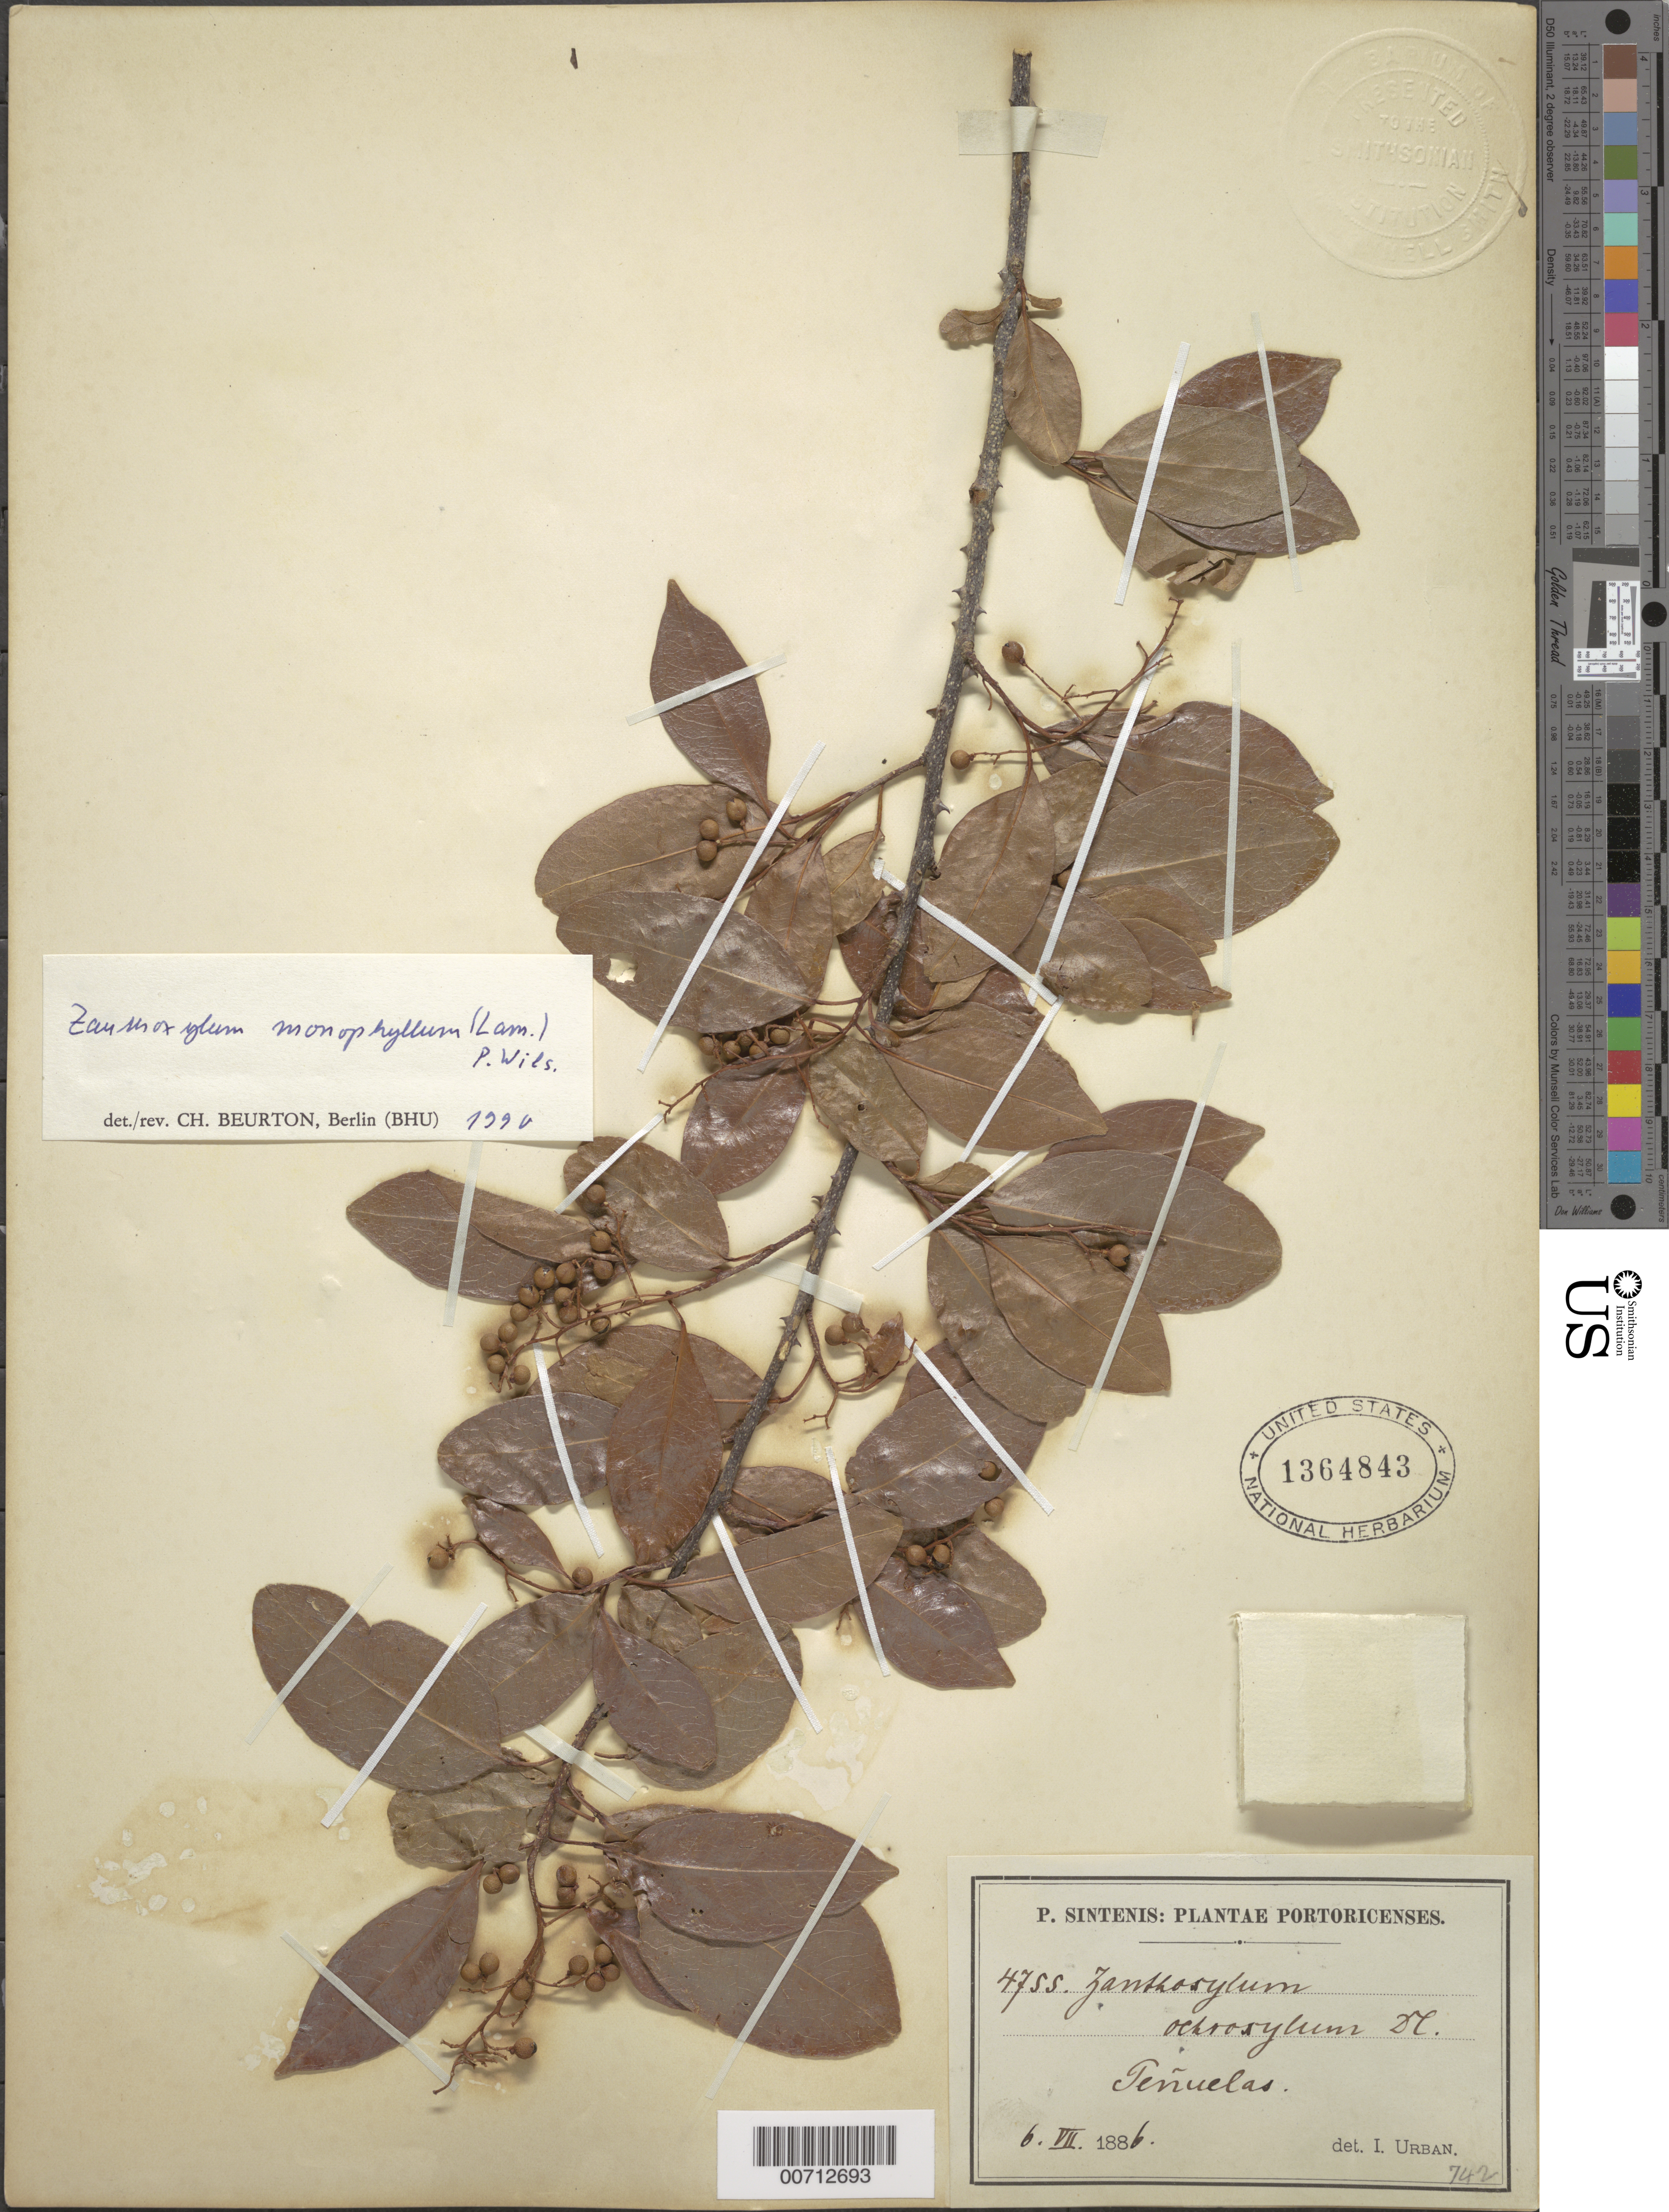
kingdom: Plantae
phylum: Tracheophyta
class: Magnoliopsida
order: Sapindales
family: Rutaceae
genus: Zanthoxylum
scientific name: Zanthoxylum monophyllum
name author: (Lam.) P. Wilson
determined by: Beurton, CH., (BHU), Museum fur Naturkunde der Humboldt Universitat zu Berlin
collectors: P. Sintenis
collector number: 4755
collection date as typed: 06 Jul 1886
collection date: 1886-07-06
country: Puerto Rico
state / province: Penuelas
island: Greater Antilles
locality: Penuelas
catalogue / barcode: US 1364843